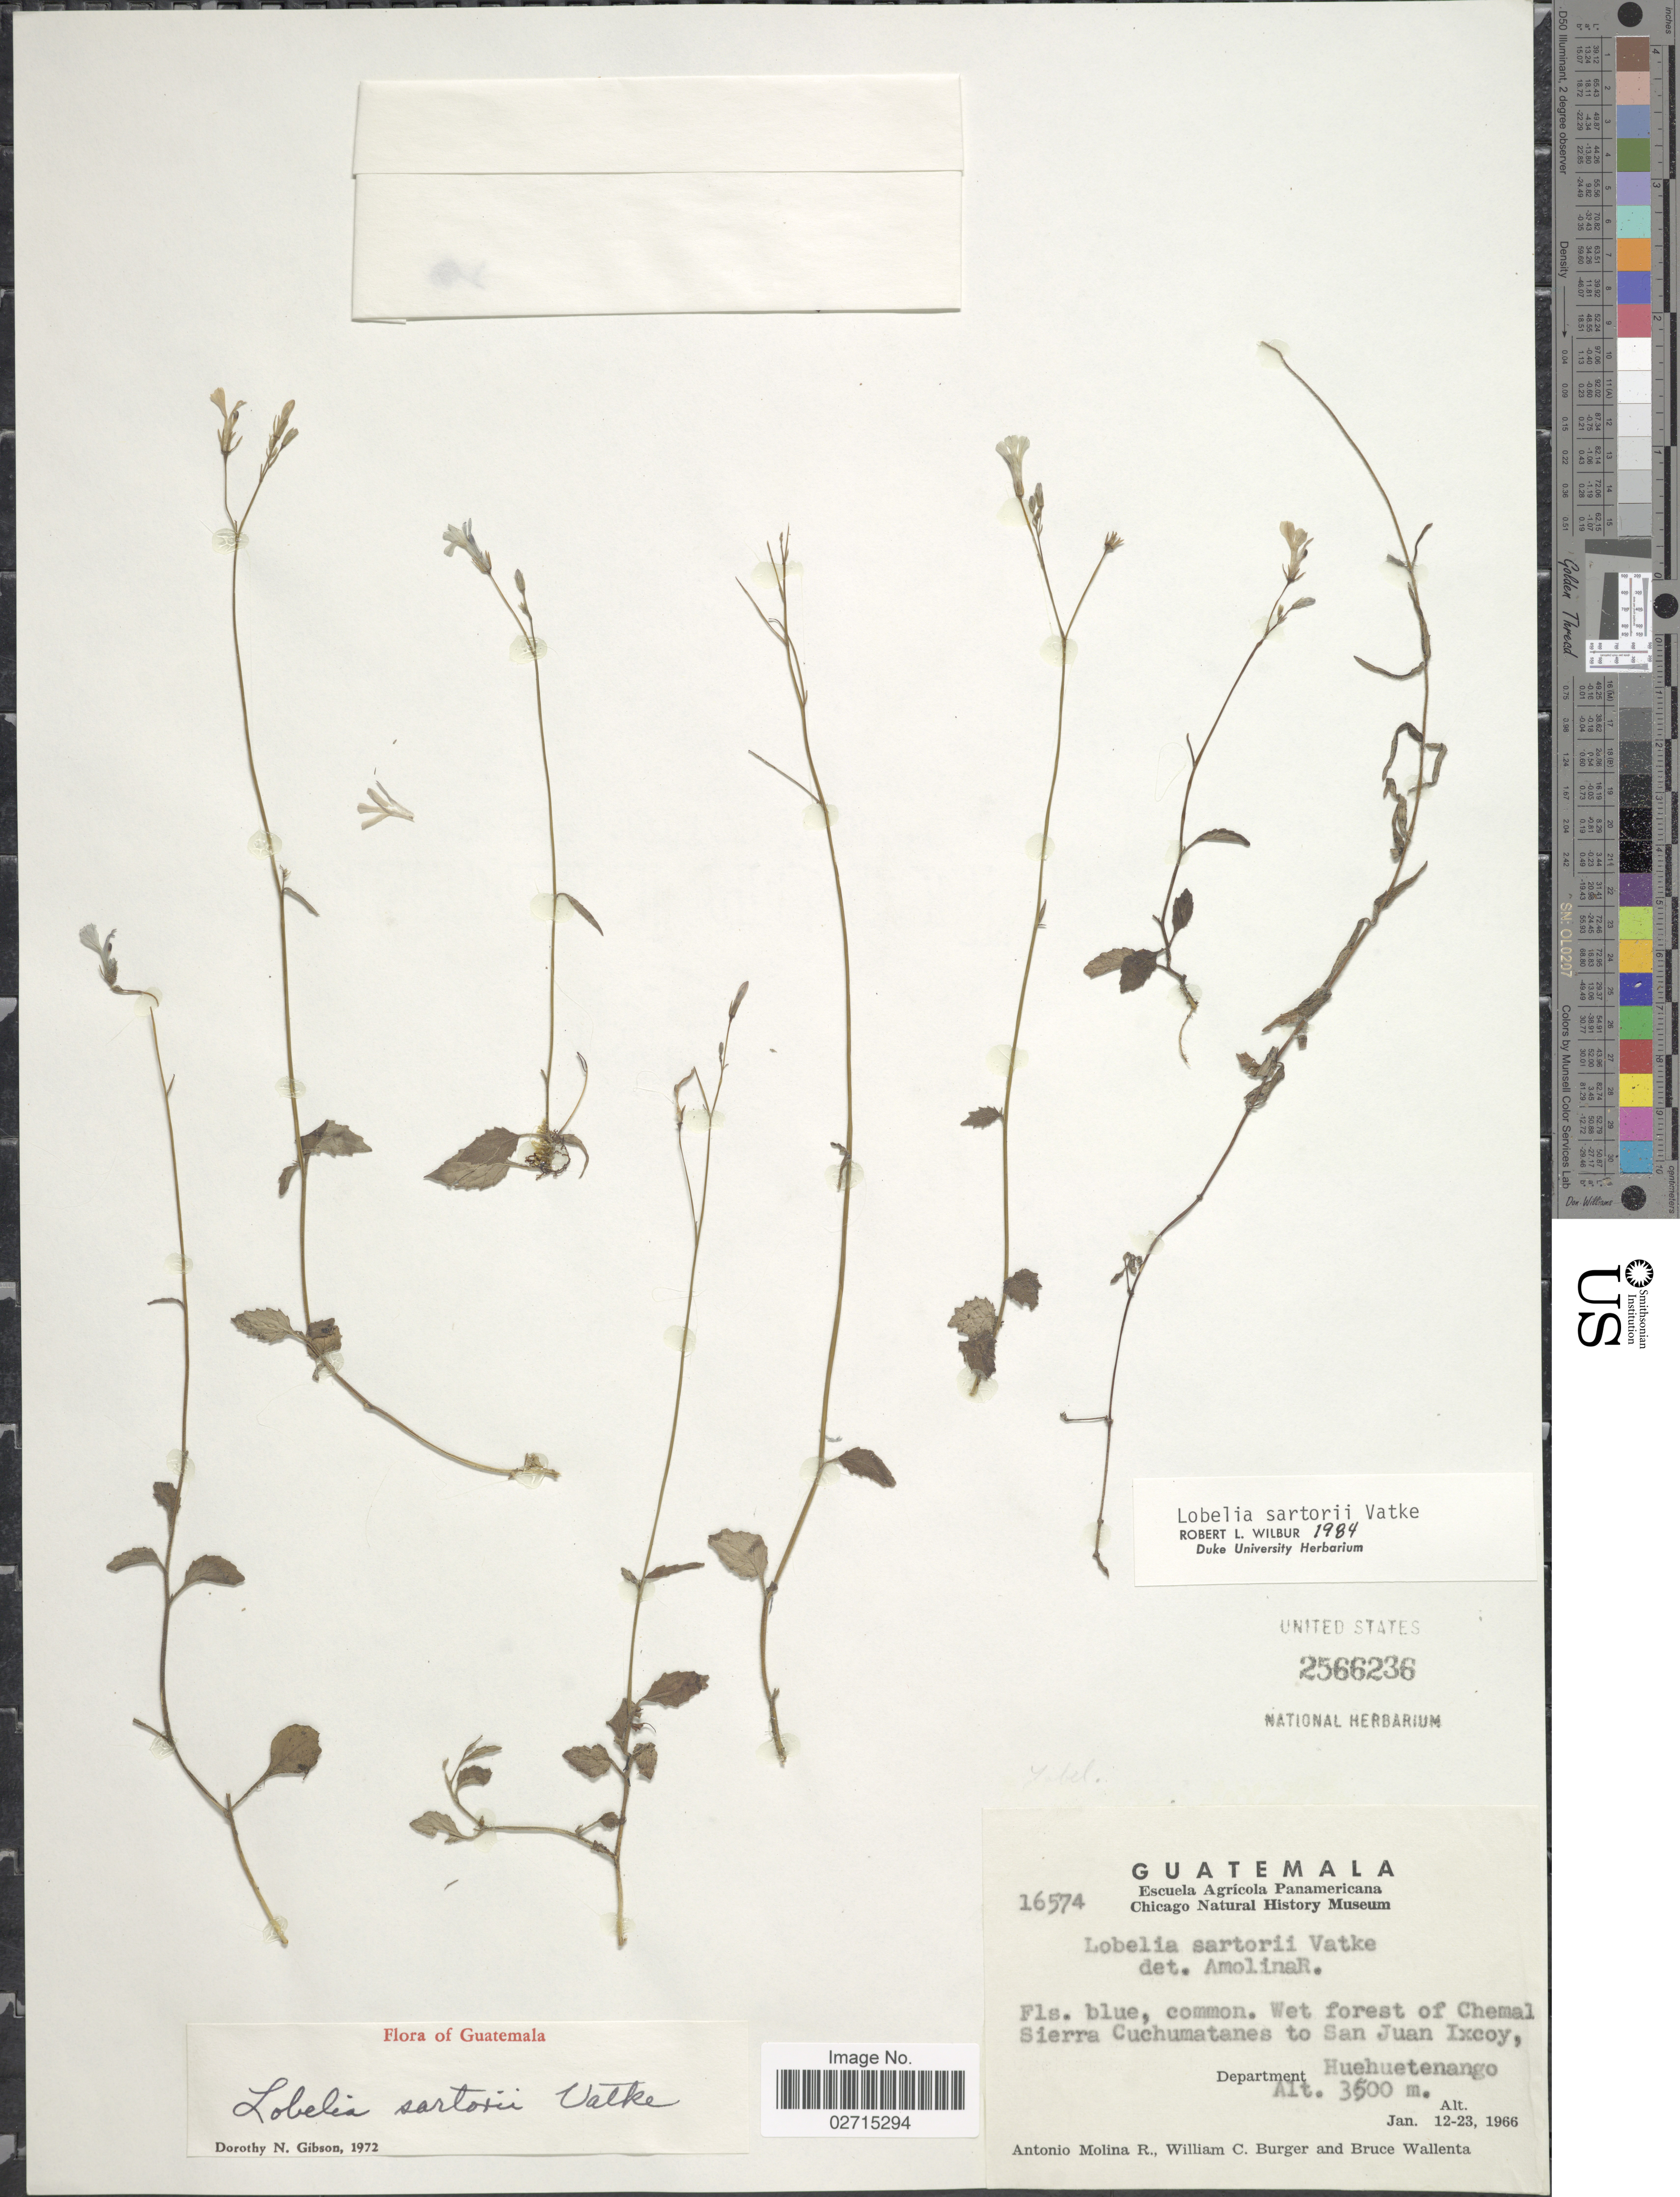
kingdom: Plantae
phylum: Tracheophyta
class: Magnoliopsida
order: Asterales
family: Campanulaceae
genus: Lobelia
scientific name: Lobelia sartorii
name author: Vatke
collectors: A. Molina R., W. Burger & B. Wallenta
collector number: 16574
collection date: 1966-01-12/1966-01-23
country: Guatemala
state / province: Huehuetenango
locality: Wet forest of Chemal Sierra Cuchumatanes to San Juan Ixcoy, Department Huehuetenango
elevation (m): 3500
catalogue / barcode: US 2566236